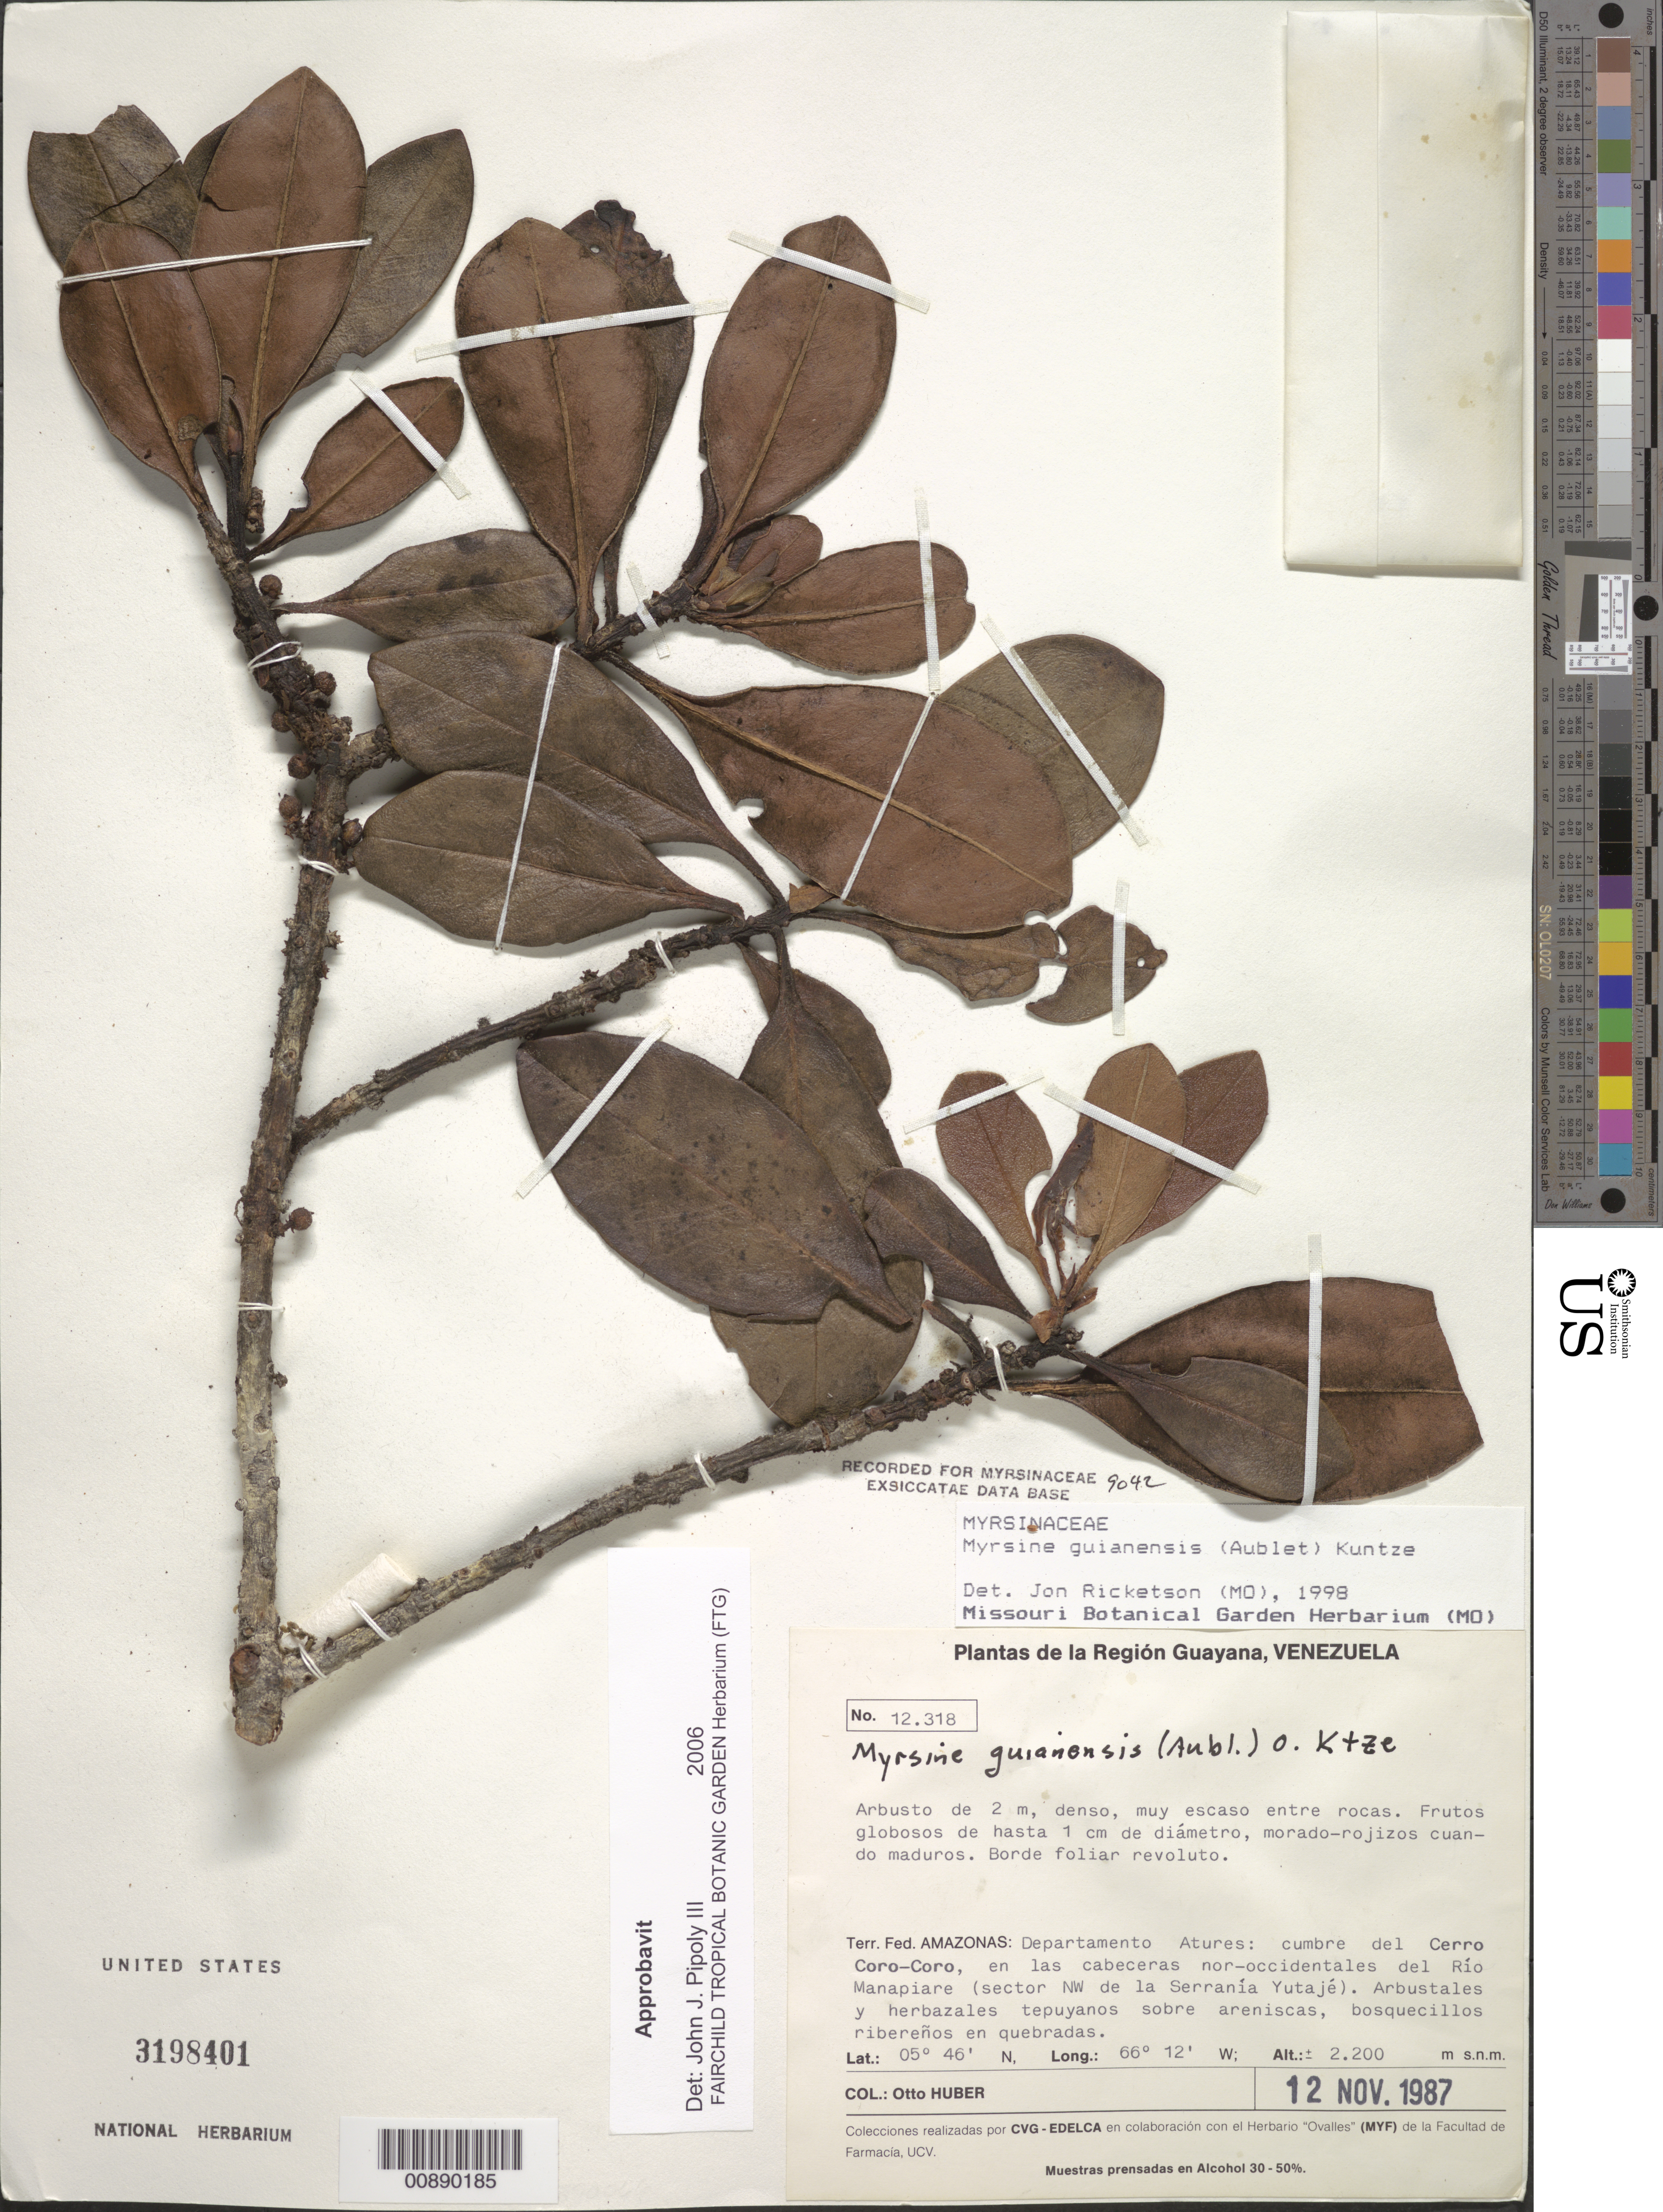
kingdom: Plantae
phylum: Tracheophyta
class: Magnoliopsida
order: Ericales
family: Primulaceae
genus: Myrsine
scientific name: Myrsine guianensis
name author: (Aubl.) Kuntze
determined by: Pipoly, J. J., III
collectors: O. Huber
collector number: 12318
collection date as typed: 12-Nov-87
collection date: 1987-11-12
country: Venezuela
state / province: Amazonas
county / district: Atures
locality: Cerro Coro-Coro, en las cabeceras nor-occidentales del Río Manapiare (Sector NW de la Serranía Yutajé)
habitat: Arbustales y herbazales tepuyanos sobre areniscas, bosquecillos ribereños en quebradas; entre rocas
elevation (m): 2200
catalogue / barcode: US 3198401